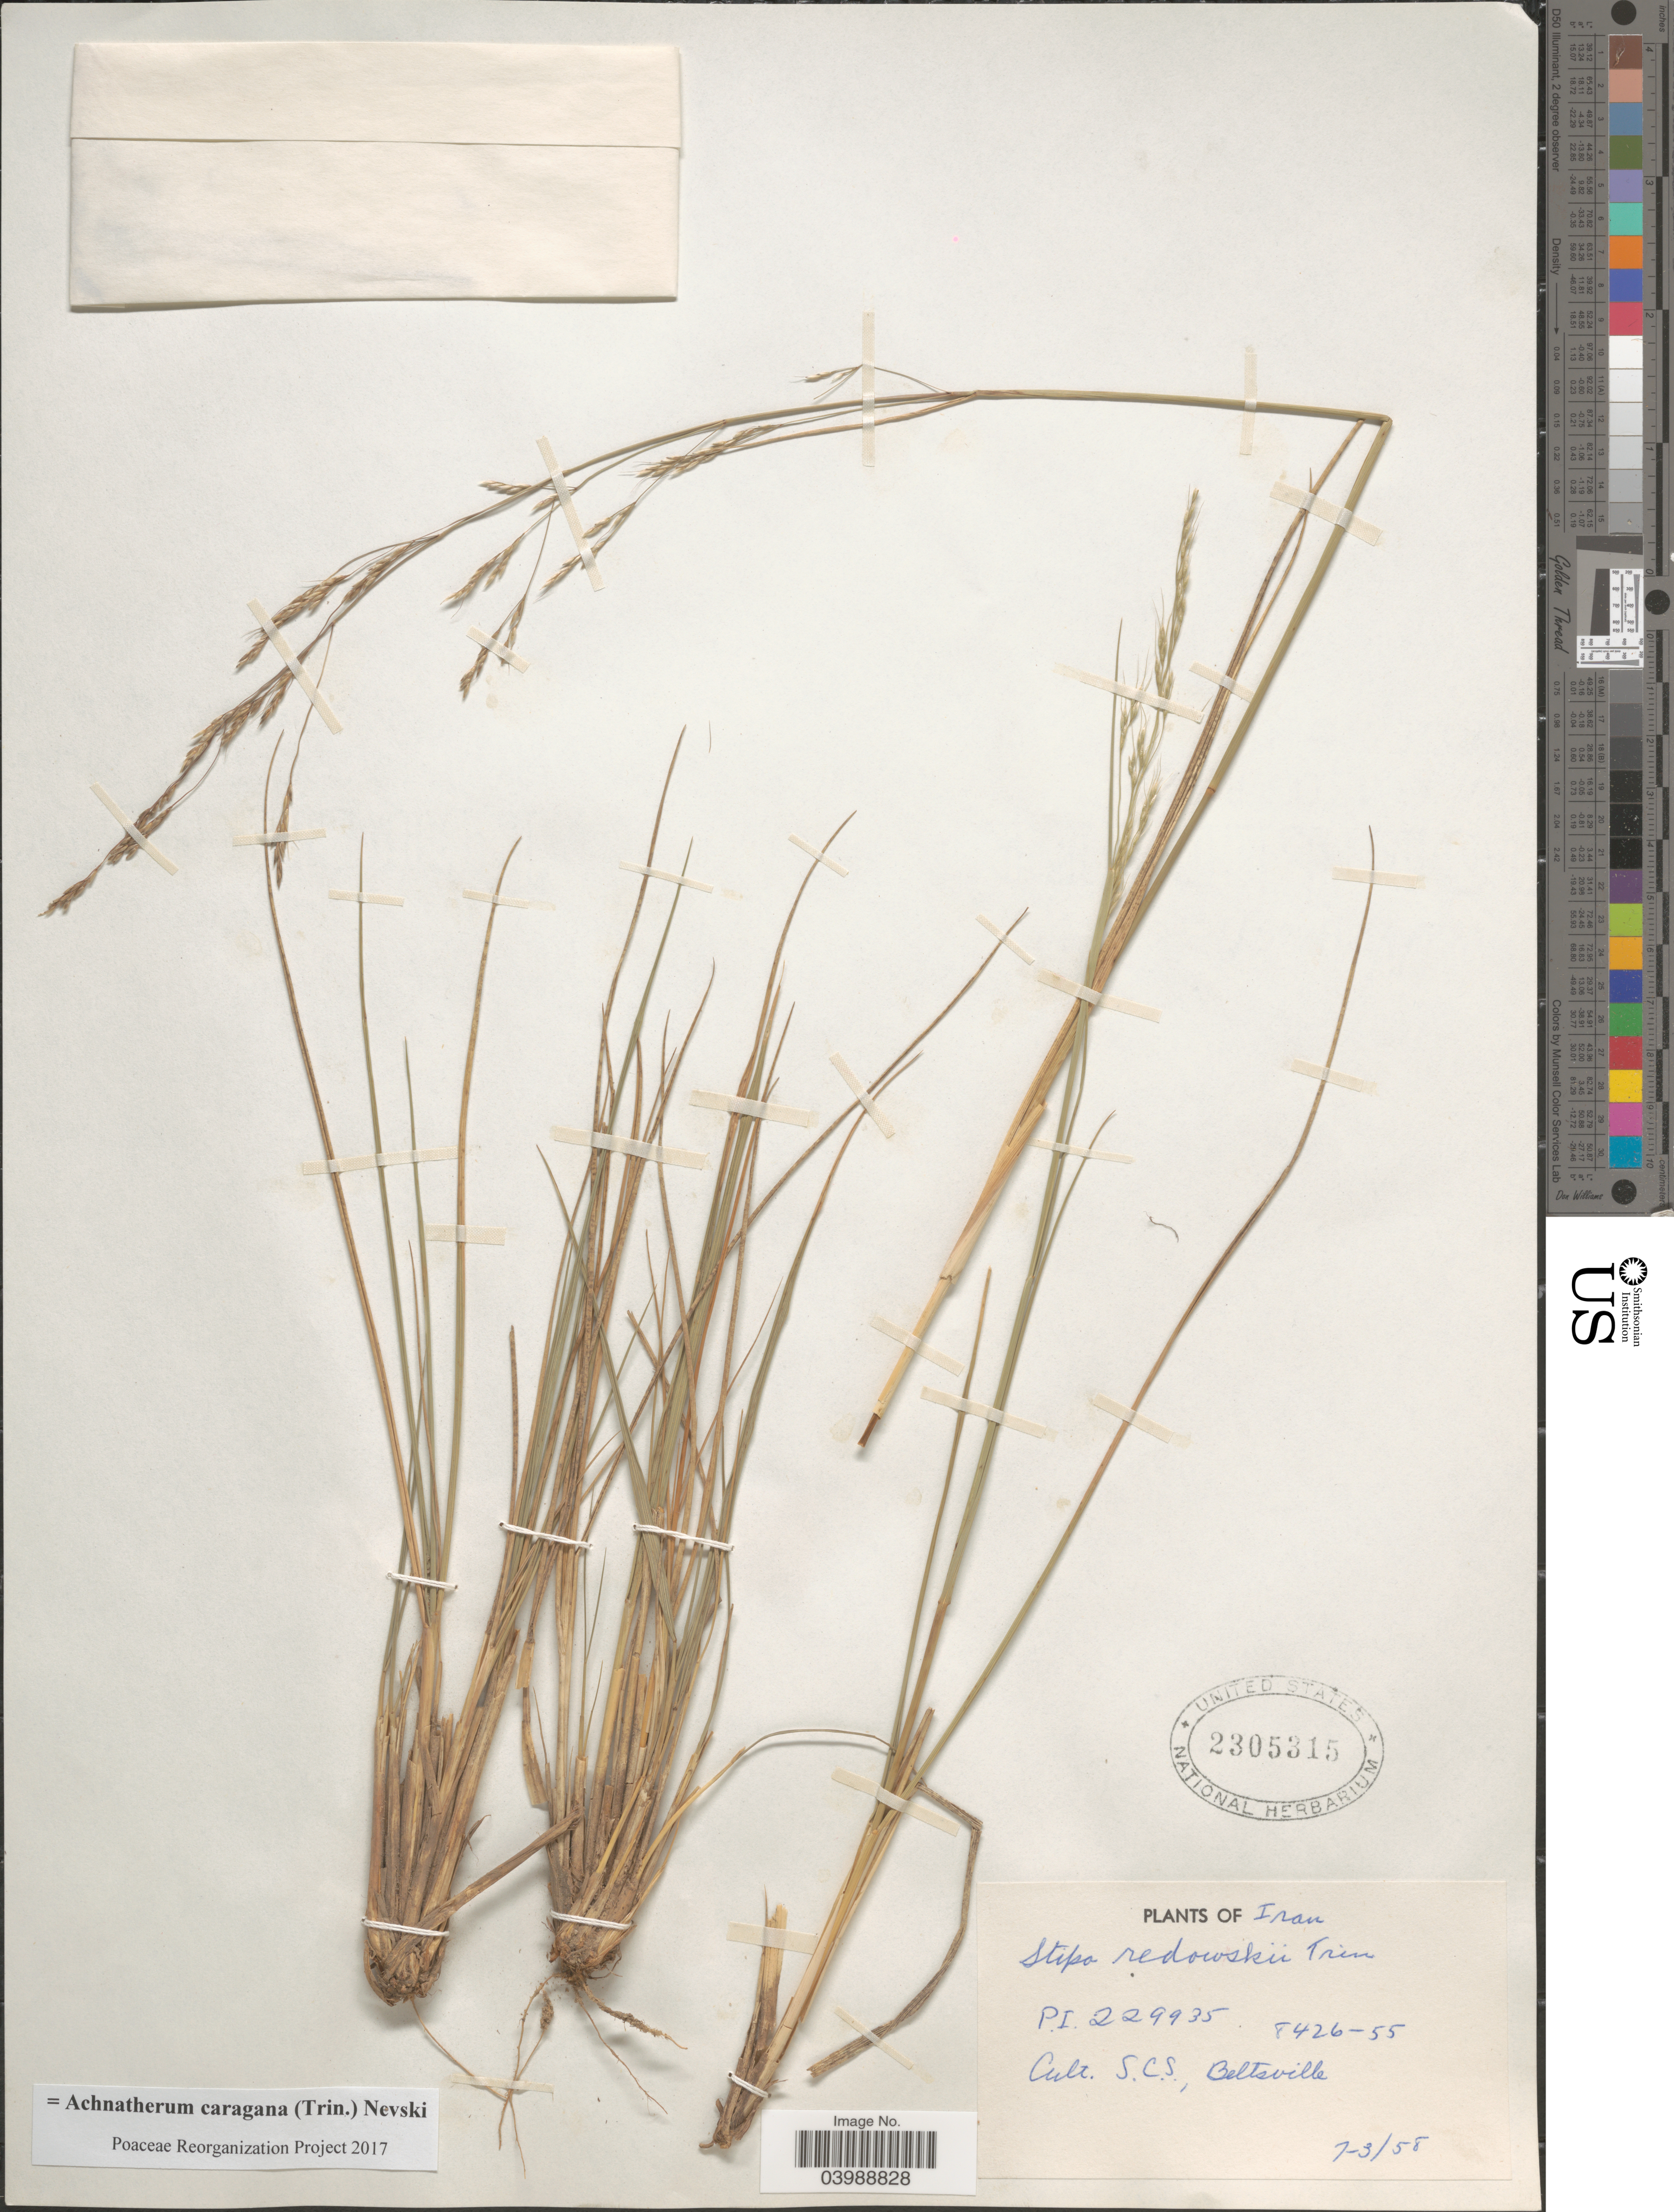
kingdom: Plantae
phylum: Tracheophyta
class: Liliopsida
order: Poales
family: Poaceae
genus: Achnatherum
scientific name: Achnatherum caragana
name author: (Trin.) Nevski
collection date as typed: Transcribed d/m/y: 7/3/58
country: Iran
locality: Cult S.C.S, Beltsville.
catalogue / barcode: US 2305315